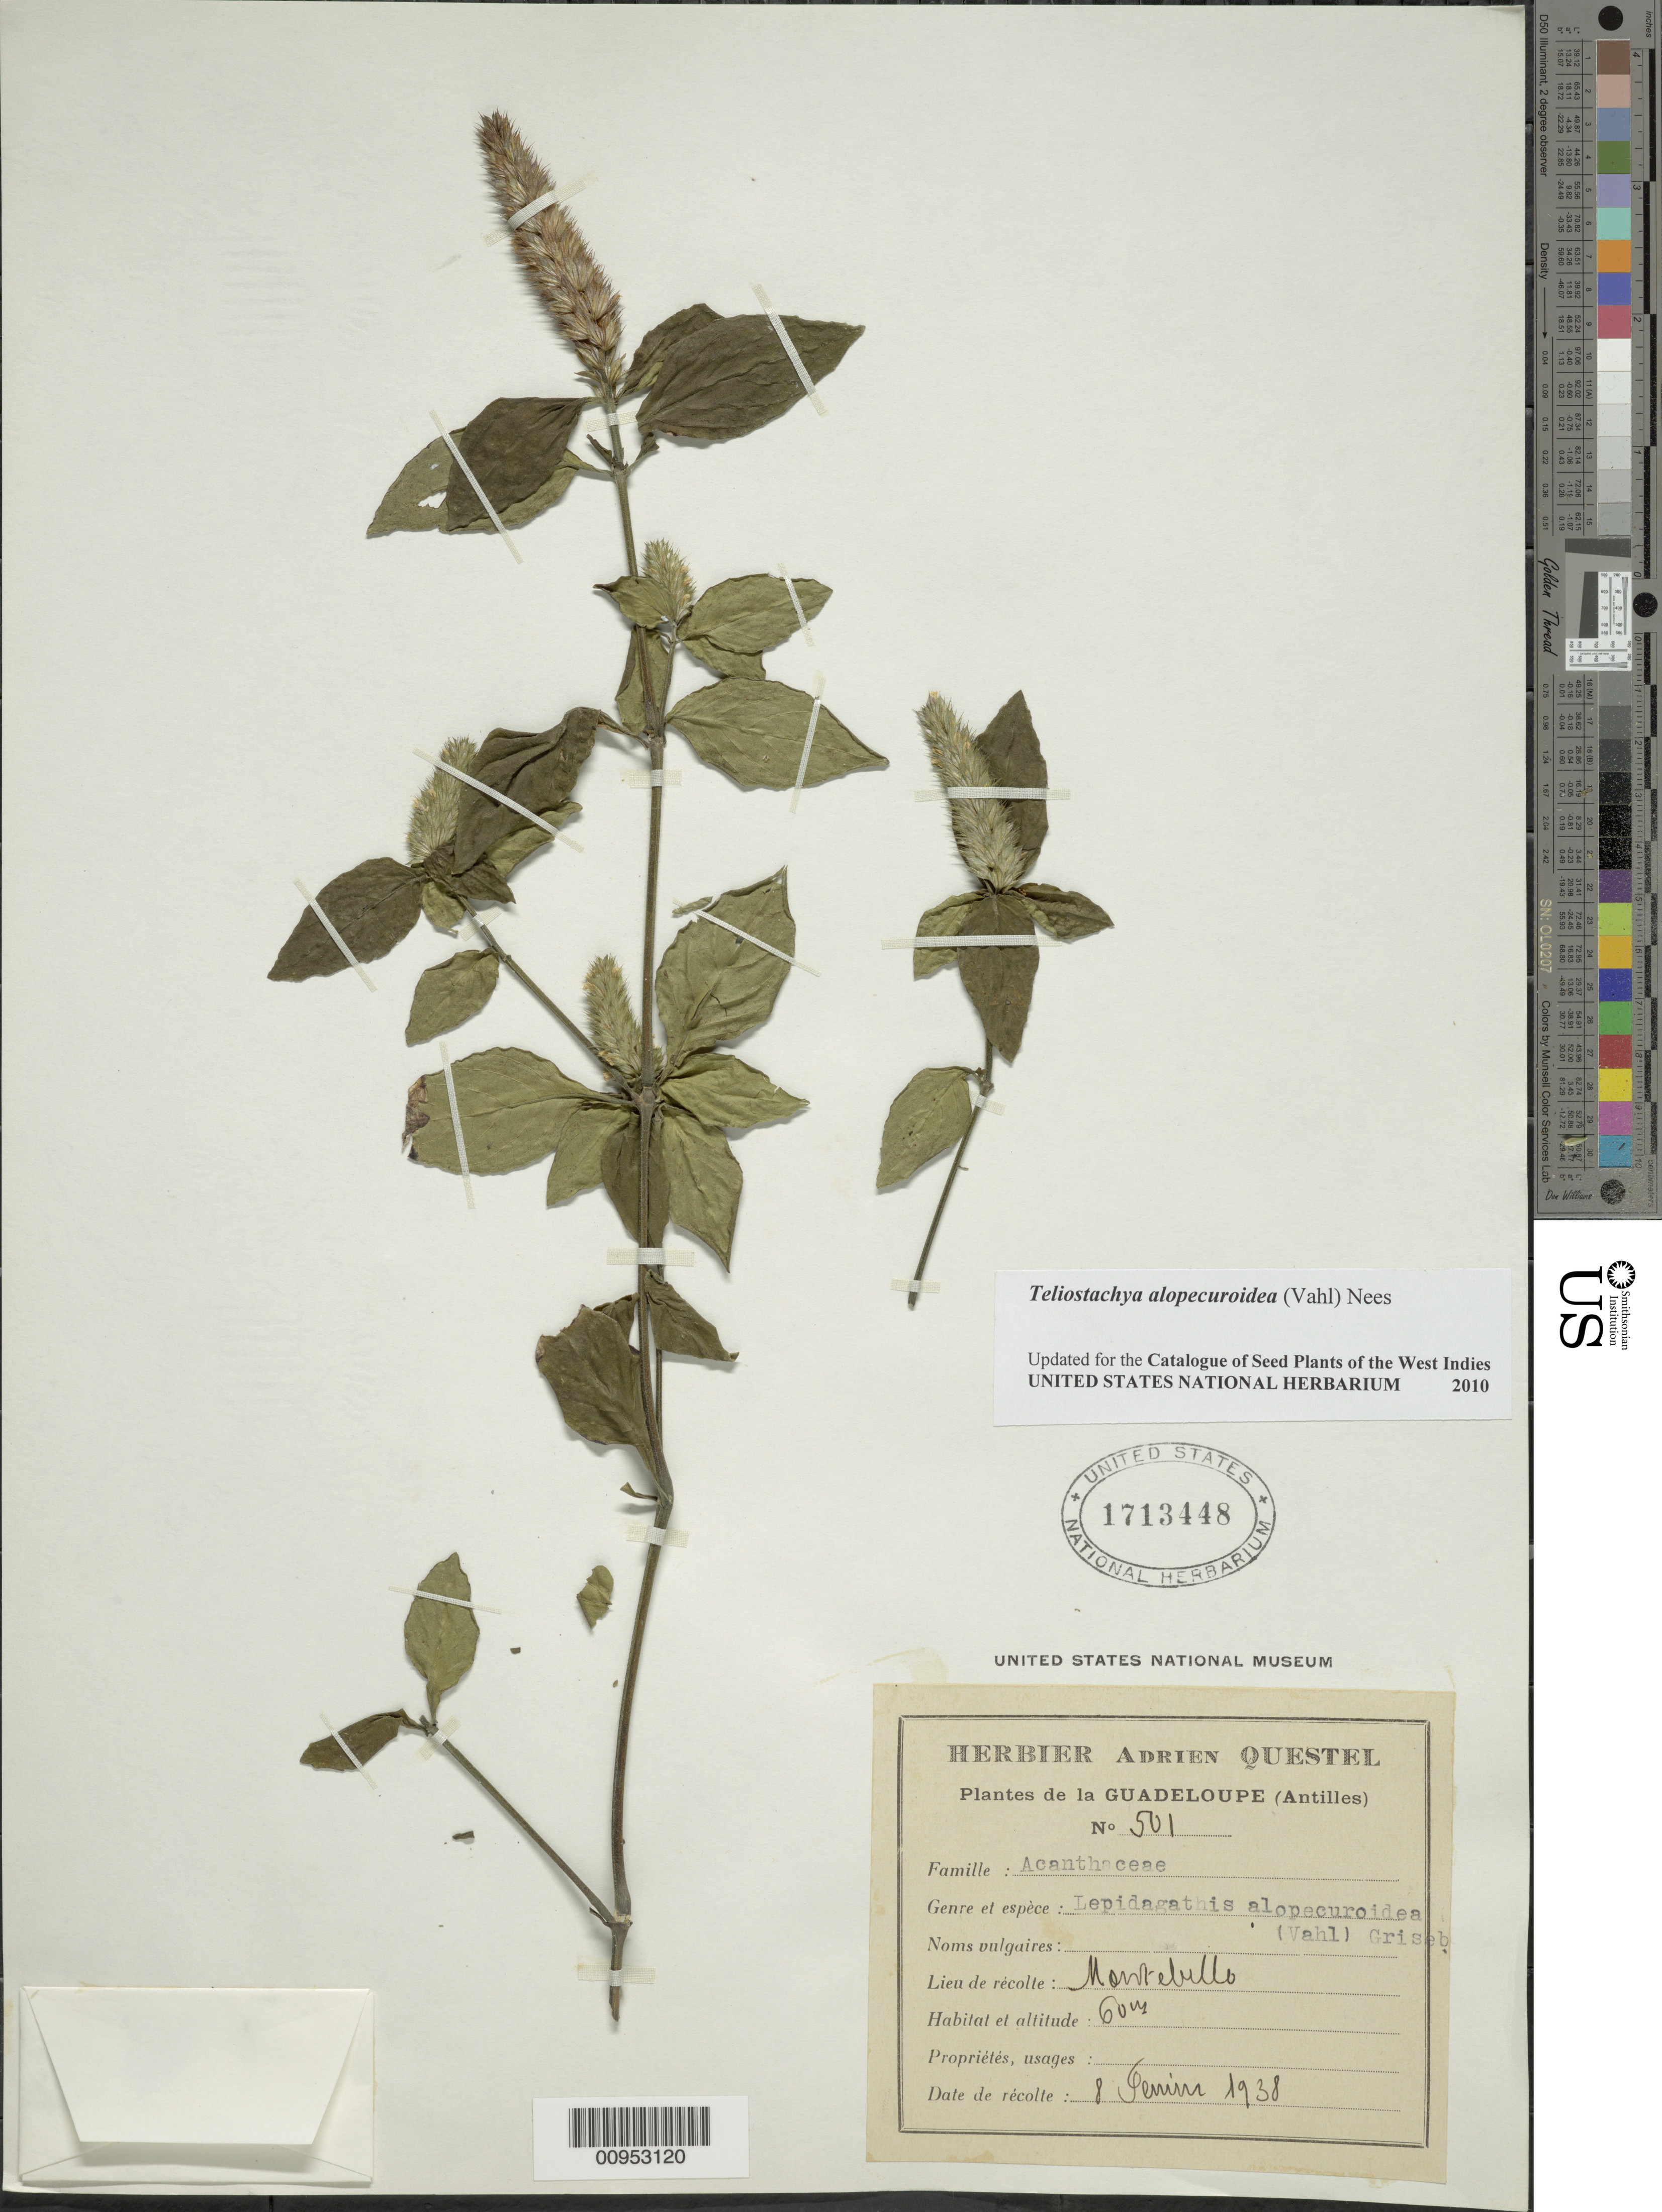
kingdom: Plantae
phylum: Tracheophyta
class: Magnoliopsida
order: Lamiales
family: Acanthaceae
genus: Teliostachya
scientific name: Teliostachya alopecuroidea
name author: (Vahl) Nees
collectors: A. Questel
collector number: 501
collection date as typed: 08 Jan 1938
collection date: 1938-01-08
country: Guadeloupe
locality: Montebello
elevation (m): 600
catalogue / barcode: US 1713448